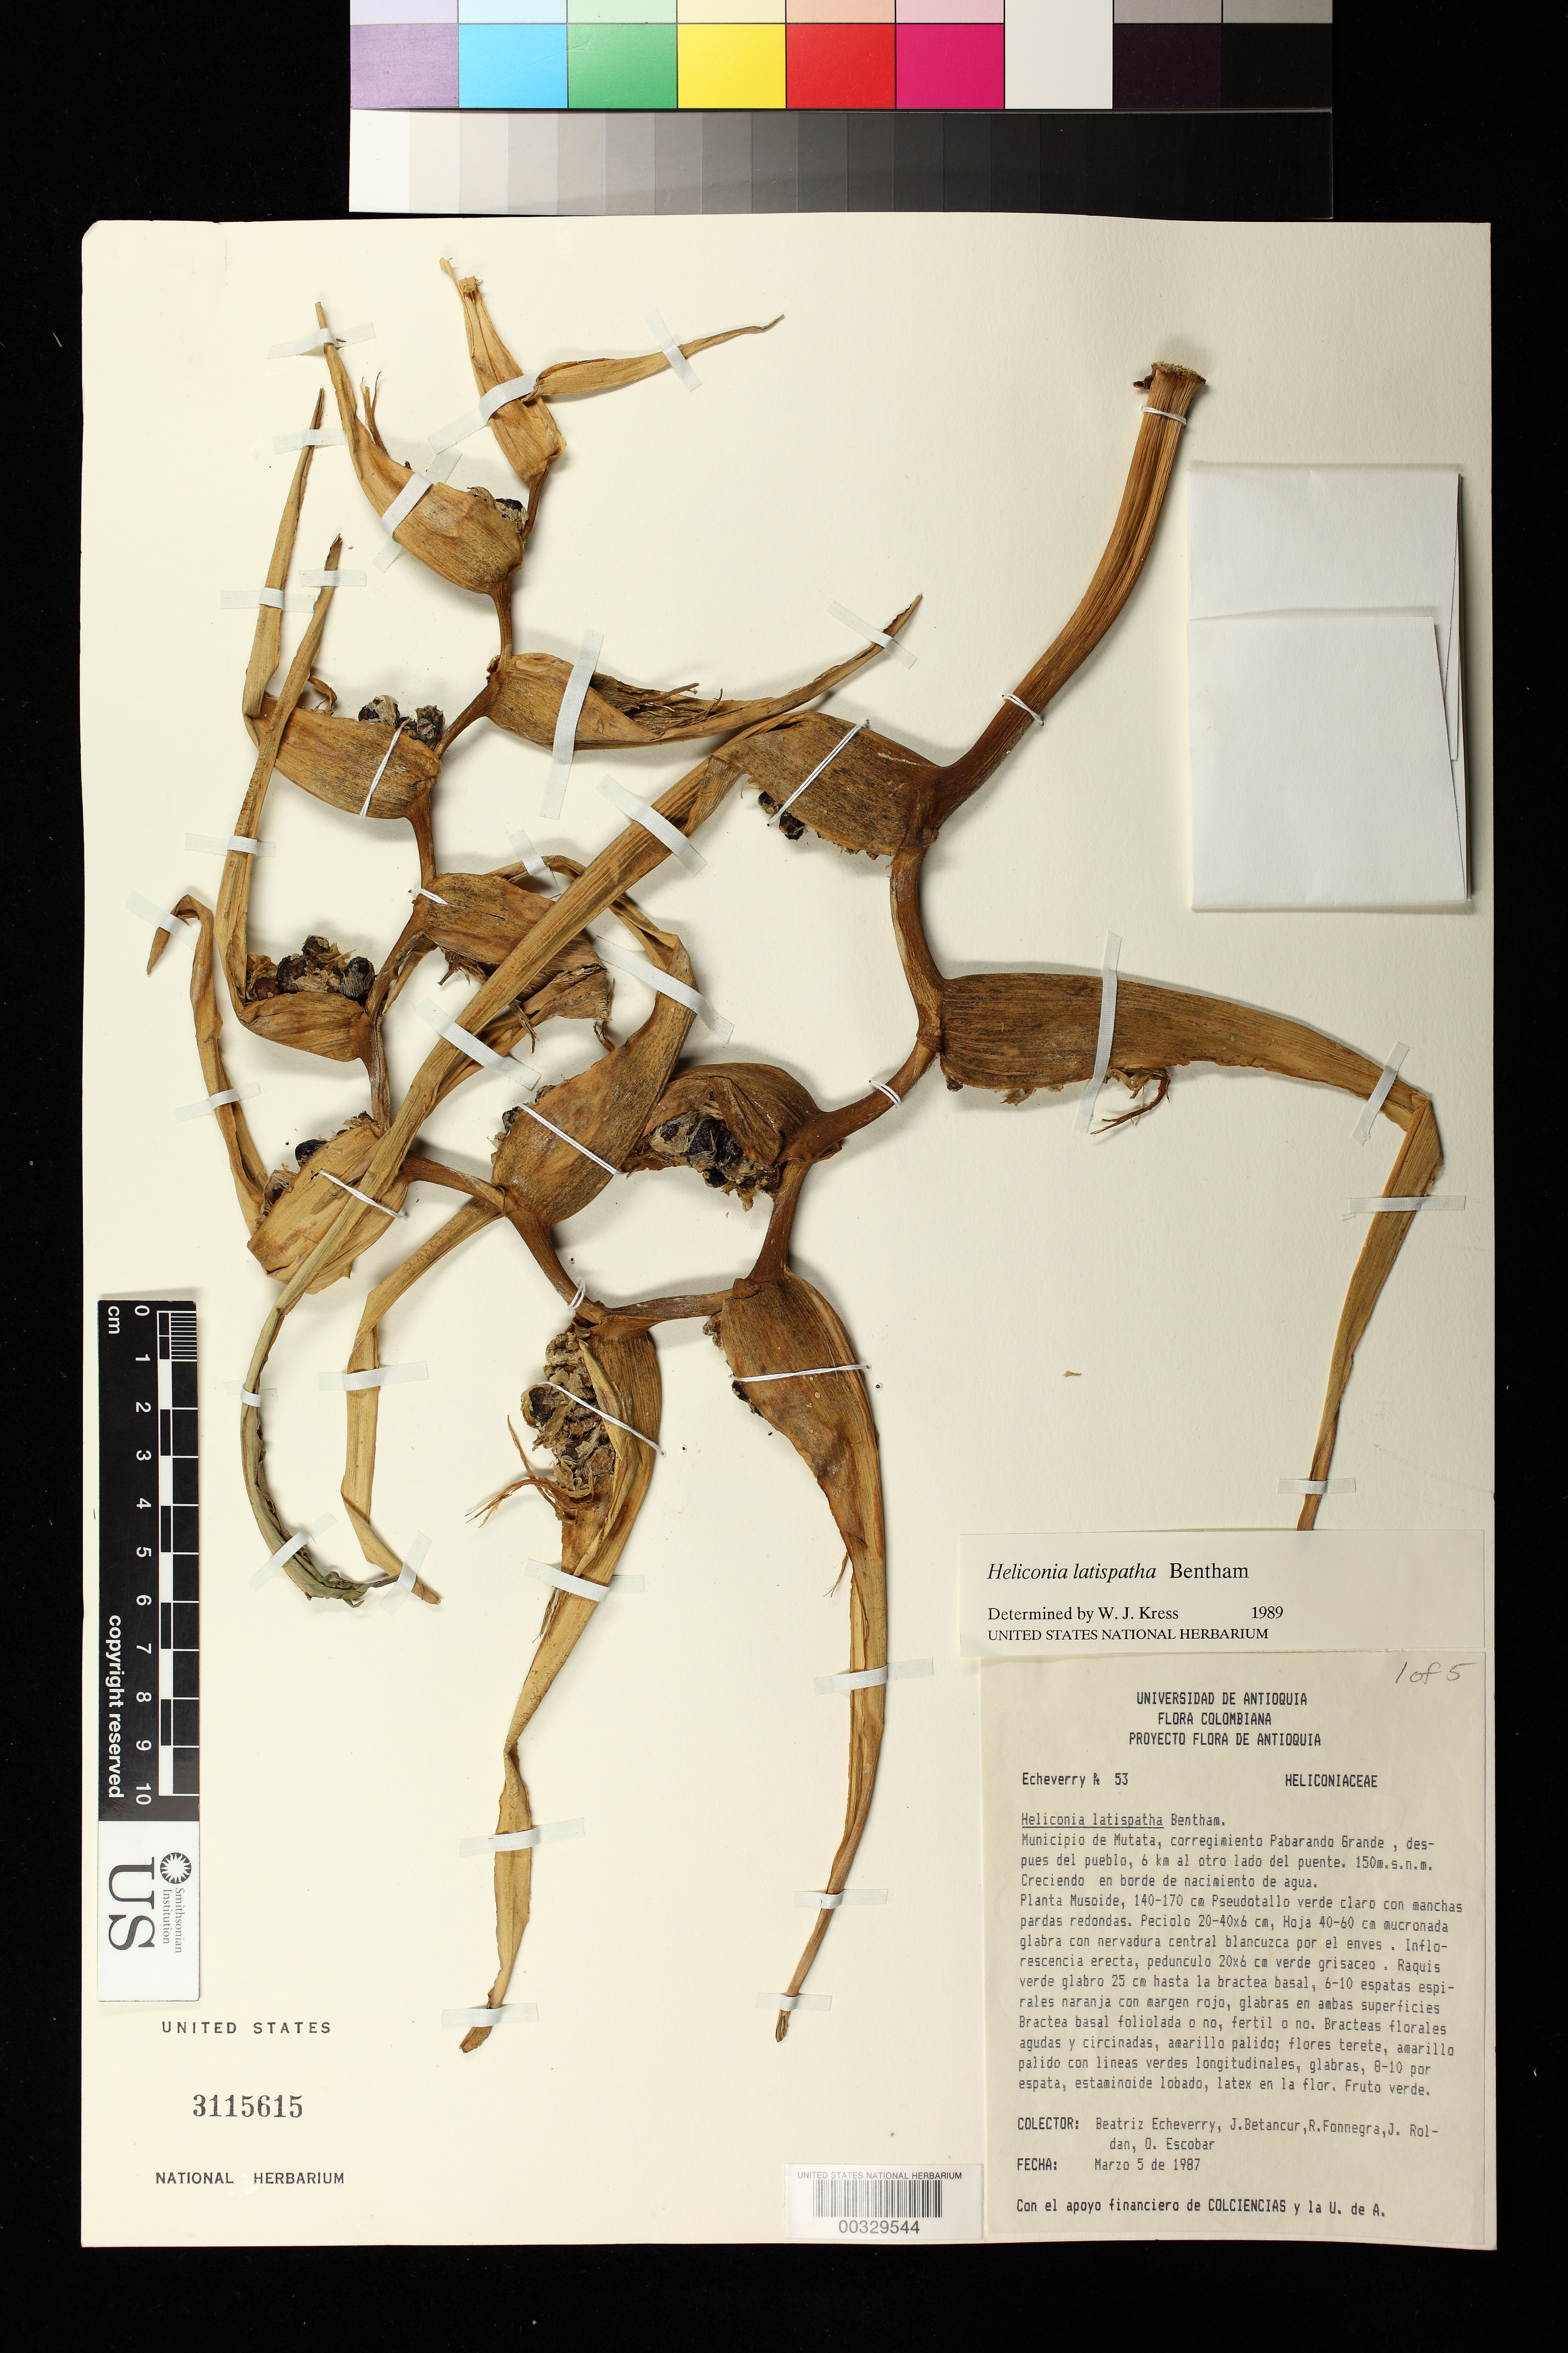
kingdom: Plantae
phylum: Tracheophyta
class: Liliopsida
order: Zingiberales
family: Heliconiaceae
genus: Heliconia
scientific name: Heliconia latispatha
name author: Benth.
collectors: B. Echeverry, J. C. Betancur, R. Fonnegra G., F. J. Roldán & O. D. Escobar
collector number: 53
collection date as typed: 05 Mar 1987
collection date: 1987-03-05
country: Colombia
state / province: Antioquia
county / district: Mutatá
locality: Mun of Mutata, Corregimiento Pavarando Grande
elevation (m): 150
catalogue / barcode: US 3115615